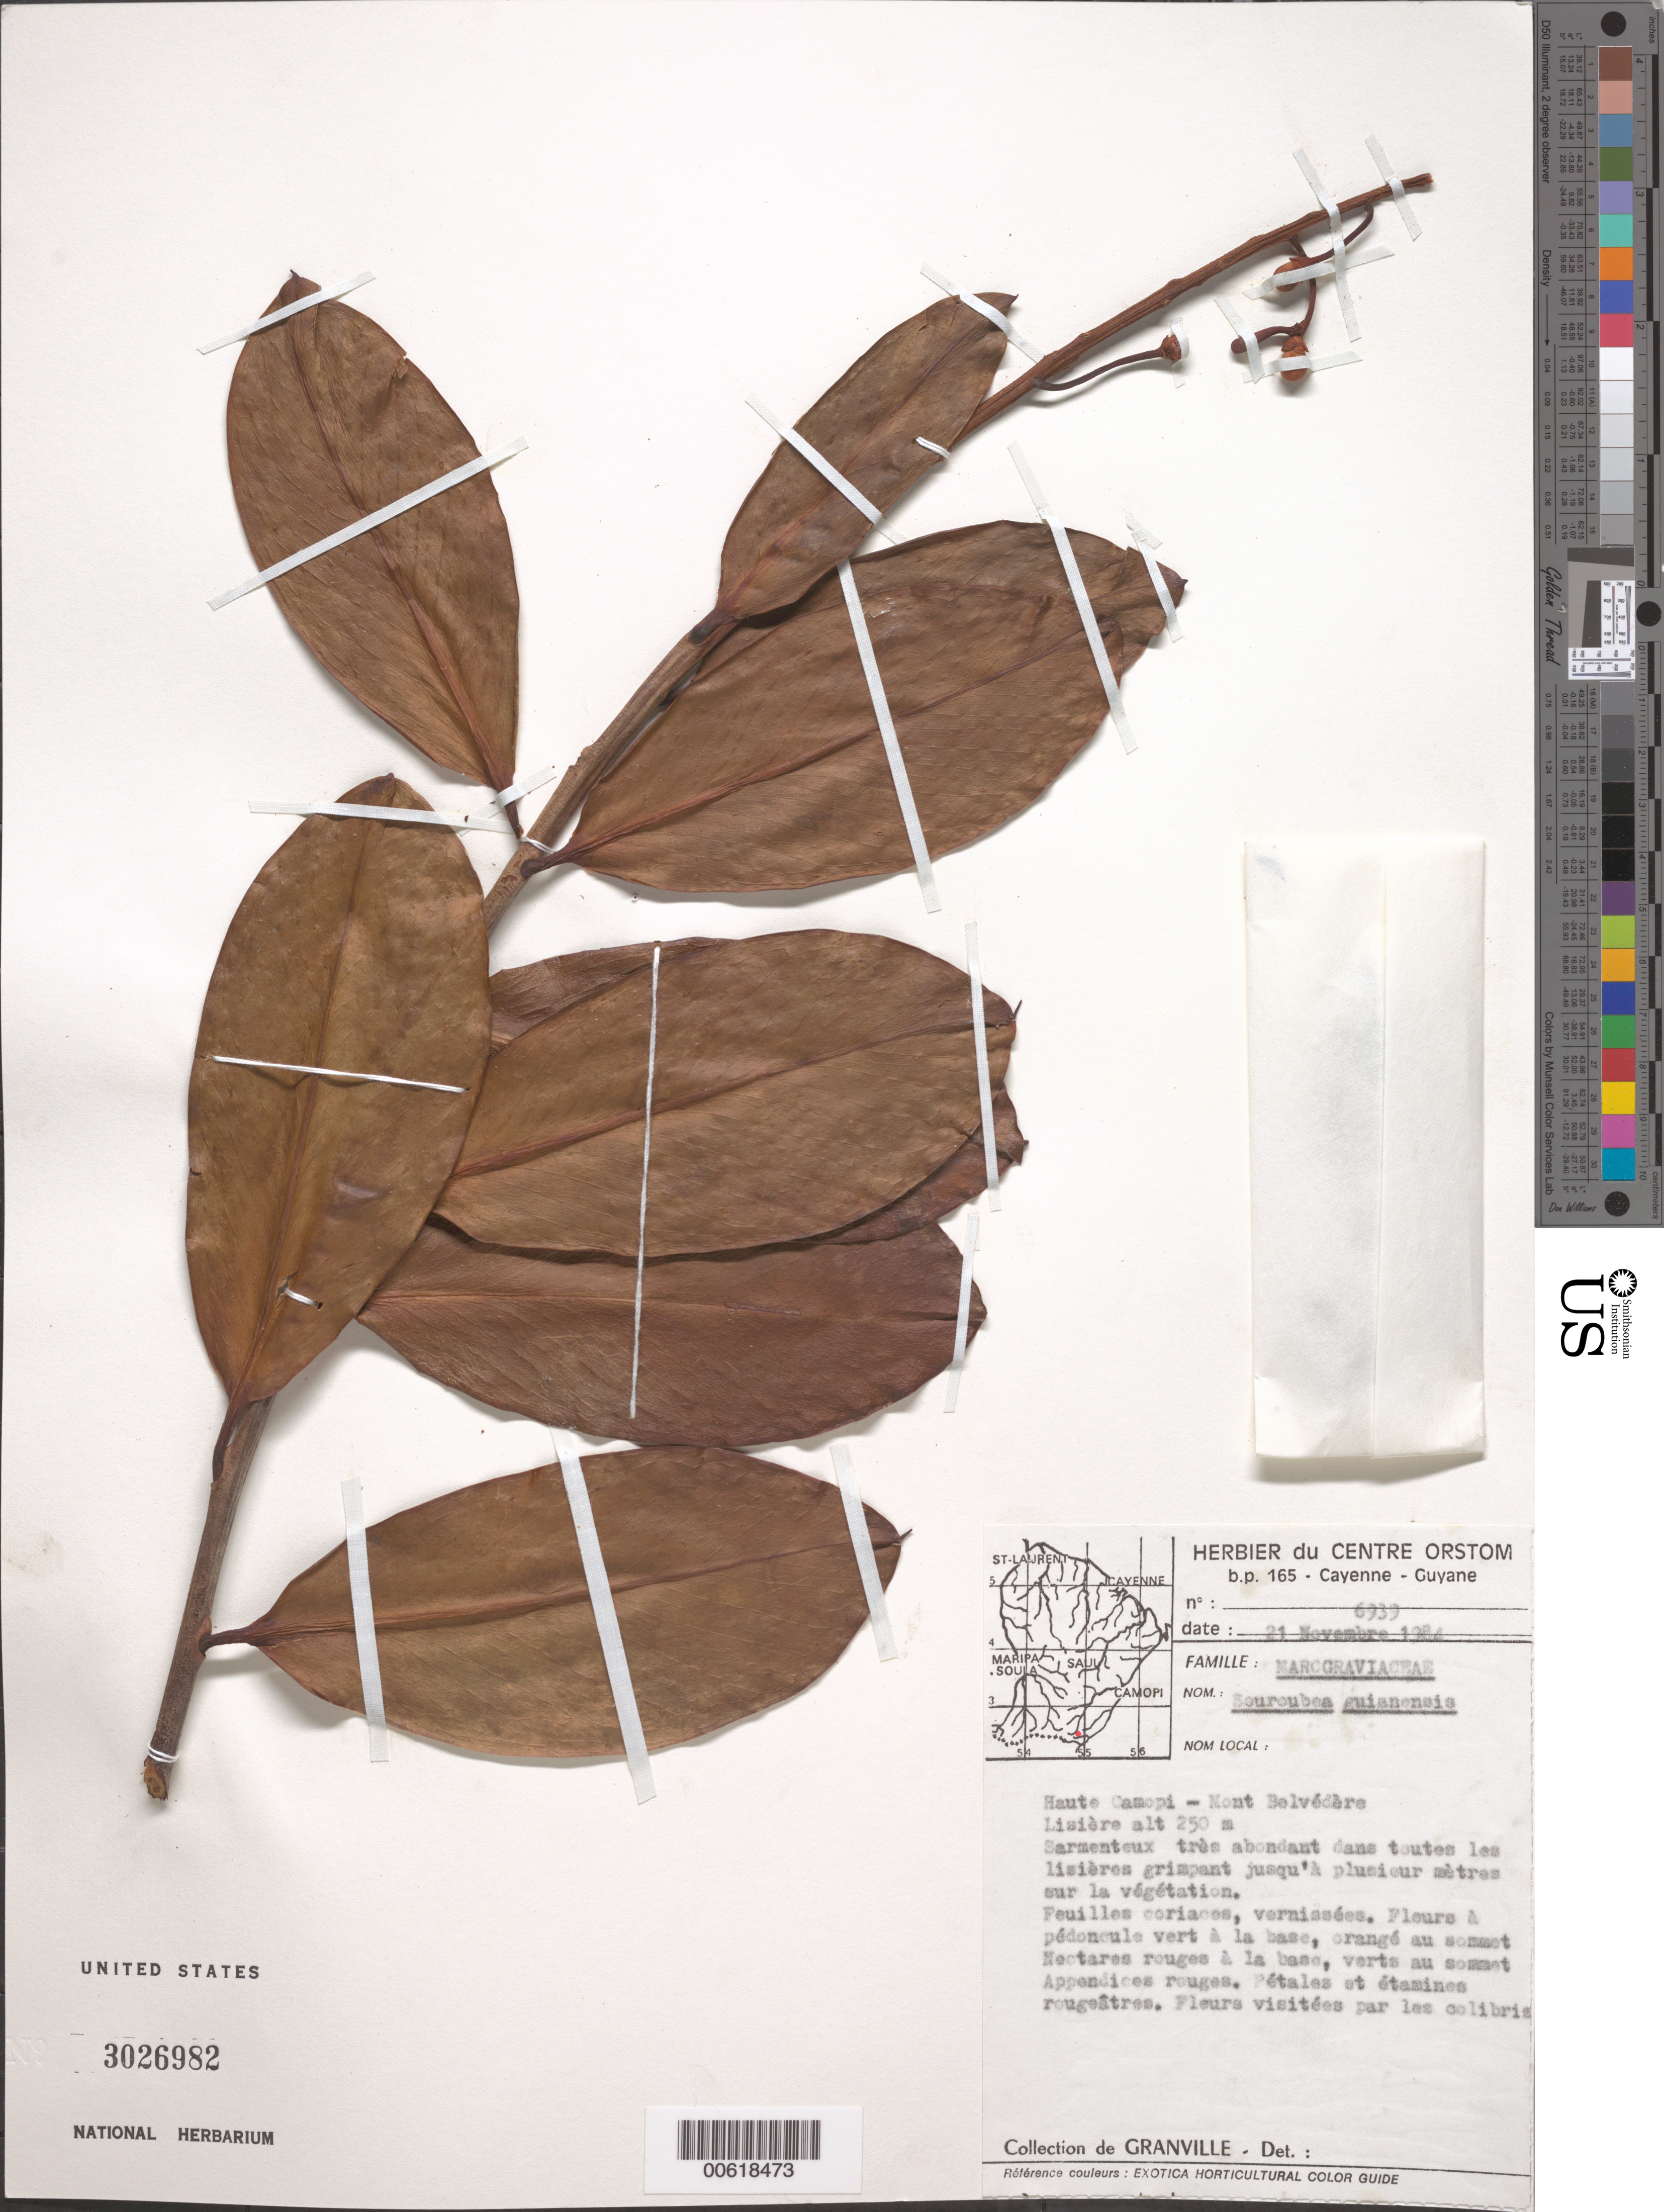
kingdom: Plantae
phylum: Tracheophyta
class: Magnoliopsida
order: Ericales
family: Marcgraviaceae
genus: Souroubea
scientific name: Souroubea guianensis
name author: Aubl.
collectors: J.-J. de Granville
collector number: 6939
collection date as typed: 21-Nov-84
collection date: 1984-11-21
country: French Guiana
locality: Mont Belvédère, haute Camopi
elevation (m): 250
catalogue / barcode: US 3026982